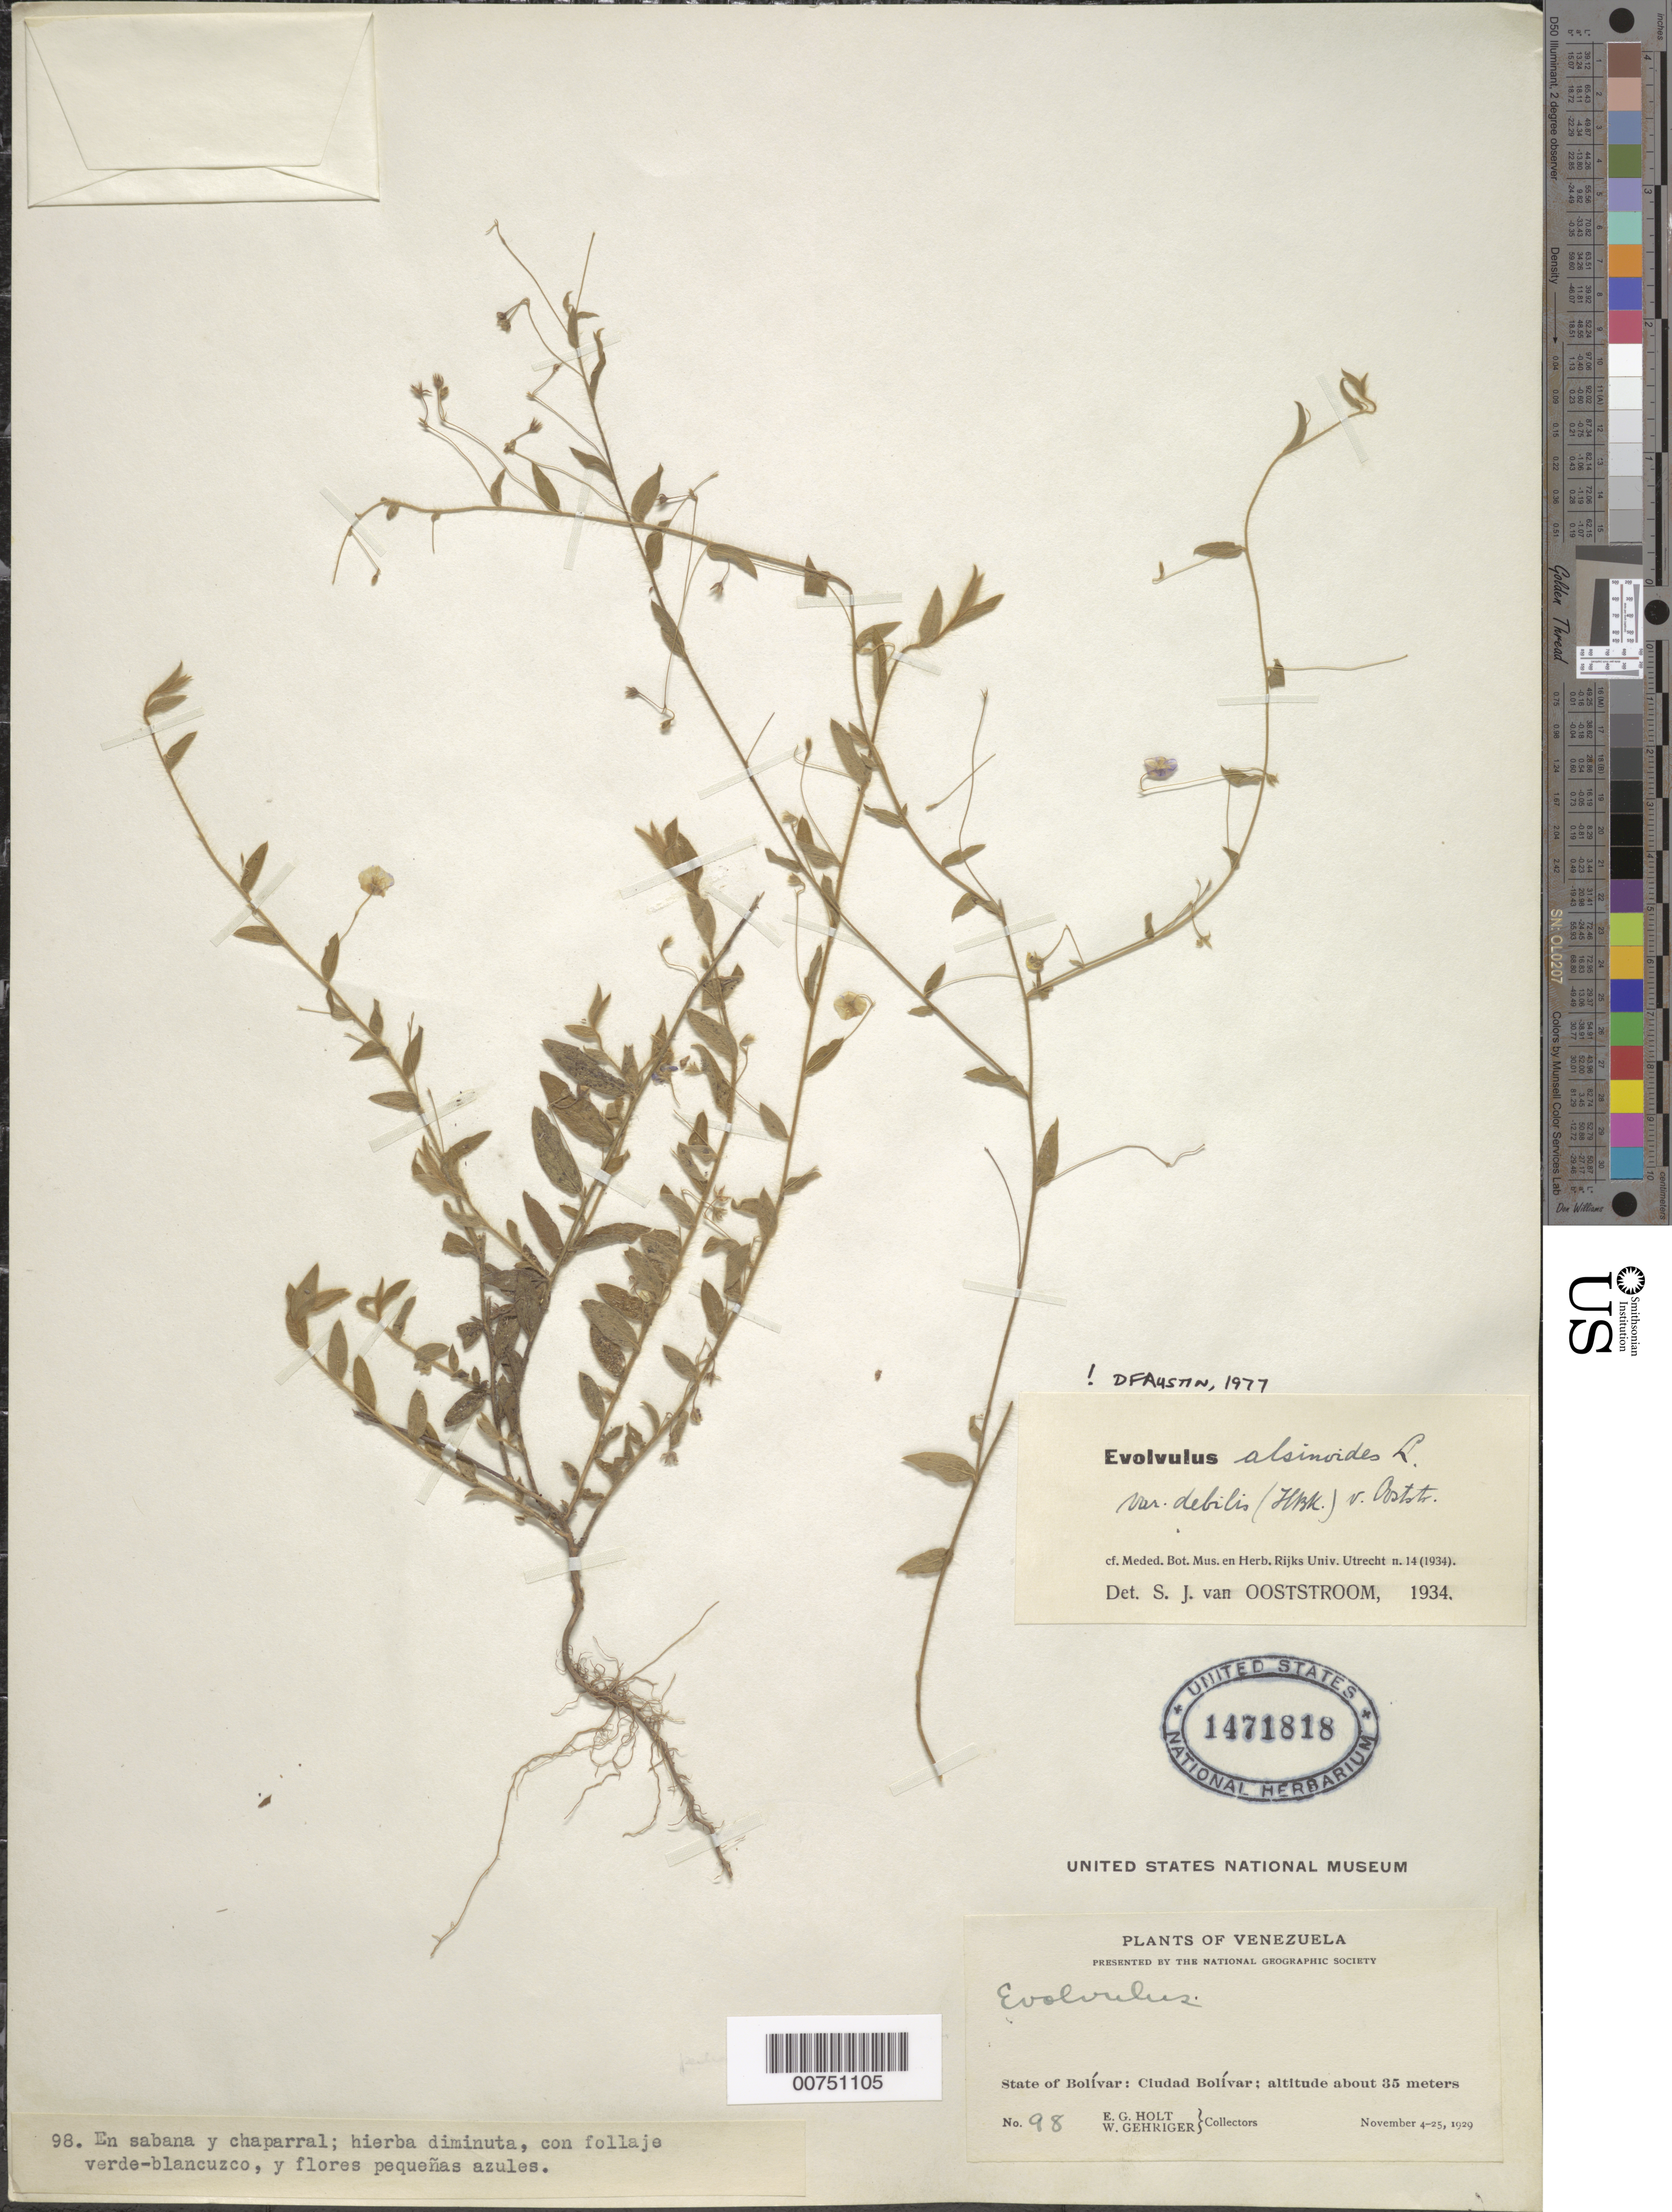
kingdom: Plantae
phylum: Tracheophyta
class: Magnoliopsida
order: Solanales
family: Convolvulaceae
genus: Evolvulus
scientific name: Evolvulus alsinoides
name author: (L.) L.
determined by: Austin, D. F.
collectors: E. Holt & W. Gehriger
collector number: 98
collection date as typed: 4-Nov-29 to 25-Nov-29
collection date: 1929-11-04/1929-11-25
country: Venezuela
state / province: Bolívar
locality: Ciudad Bolívar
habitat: Savanna and chaparral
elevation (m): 35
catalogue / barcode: US 1471818